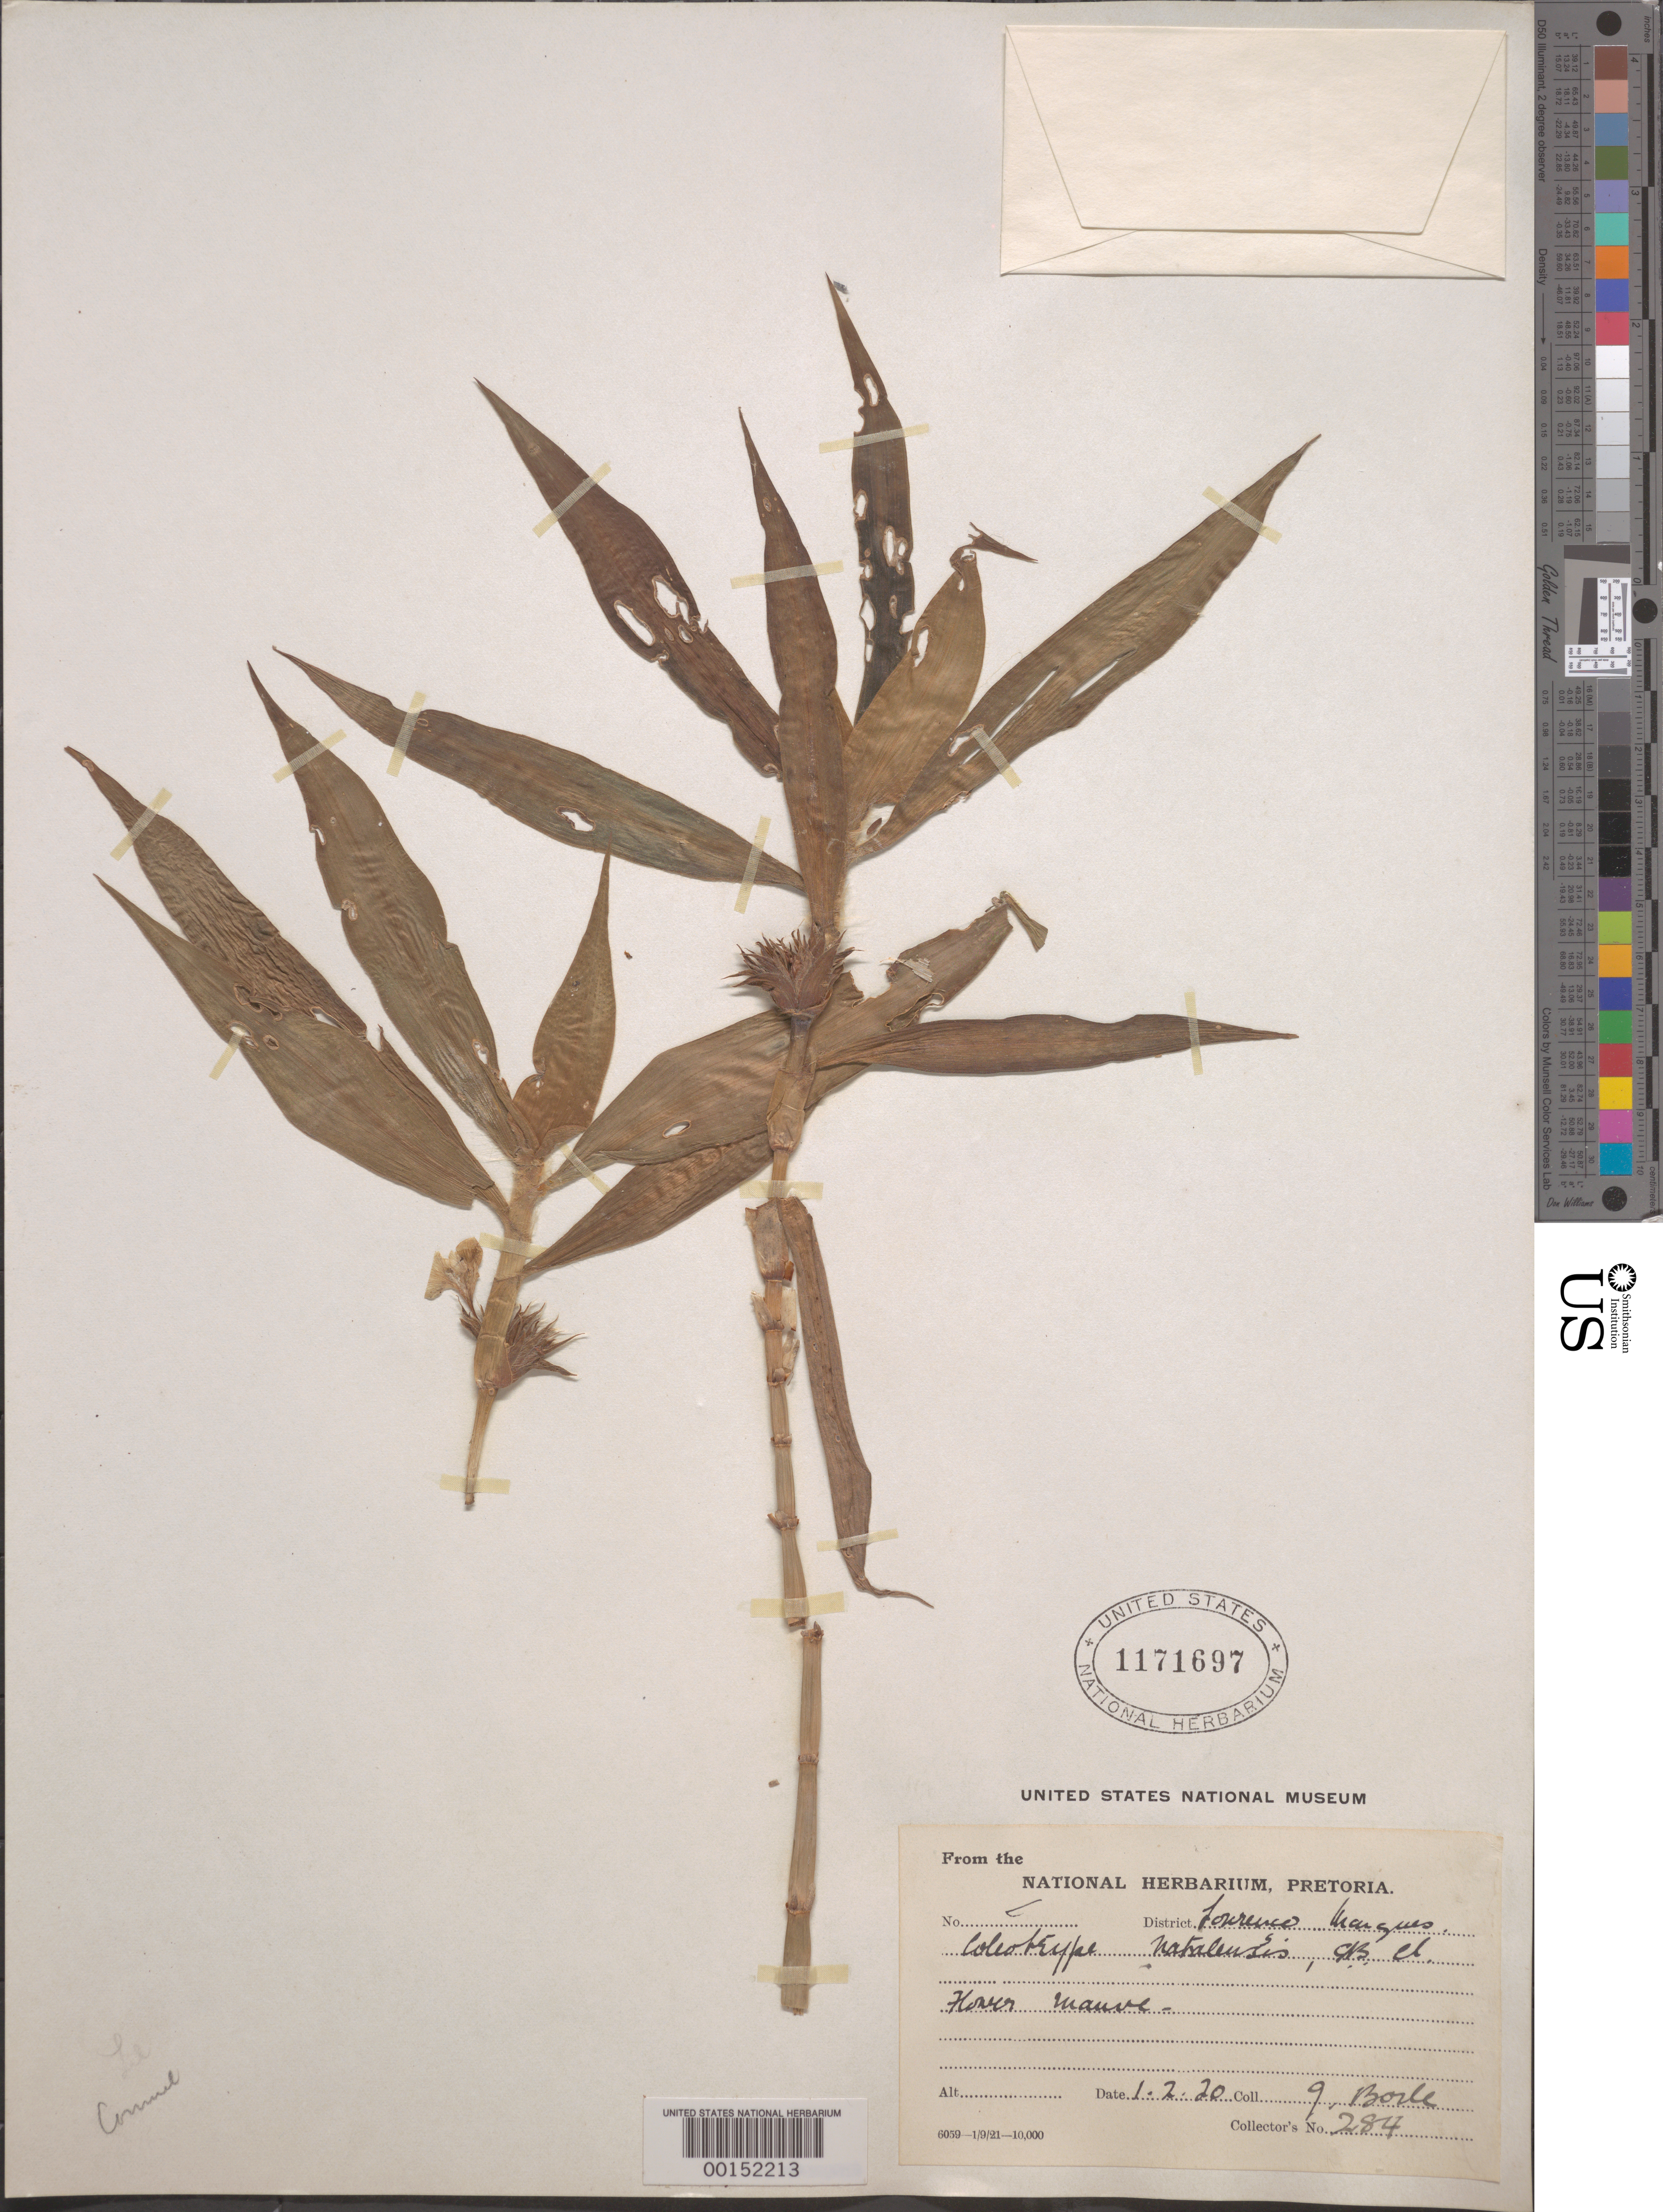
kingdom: Plantae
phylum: Tracheophyta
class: Liliopsida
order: Commelinales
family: Commelinaceae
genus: Coleotrype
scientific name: Coleotrype natalensis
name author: C.B. Clarke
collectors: G. Borle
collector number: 284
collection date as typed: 01 Feb 1920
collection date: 1920-02-01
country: Mozambique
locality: Lourenco marques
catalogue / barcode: US 1171697